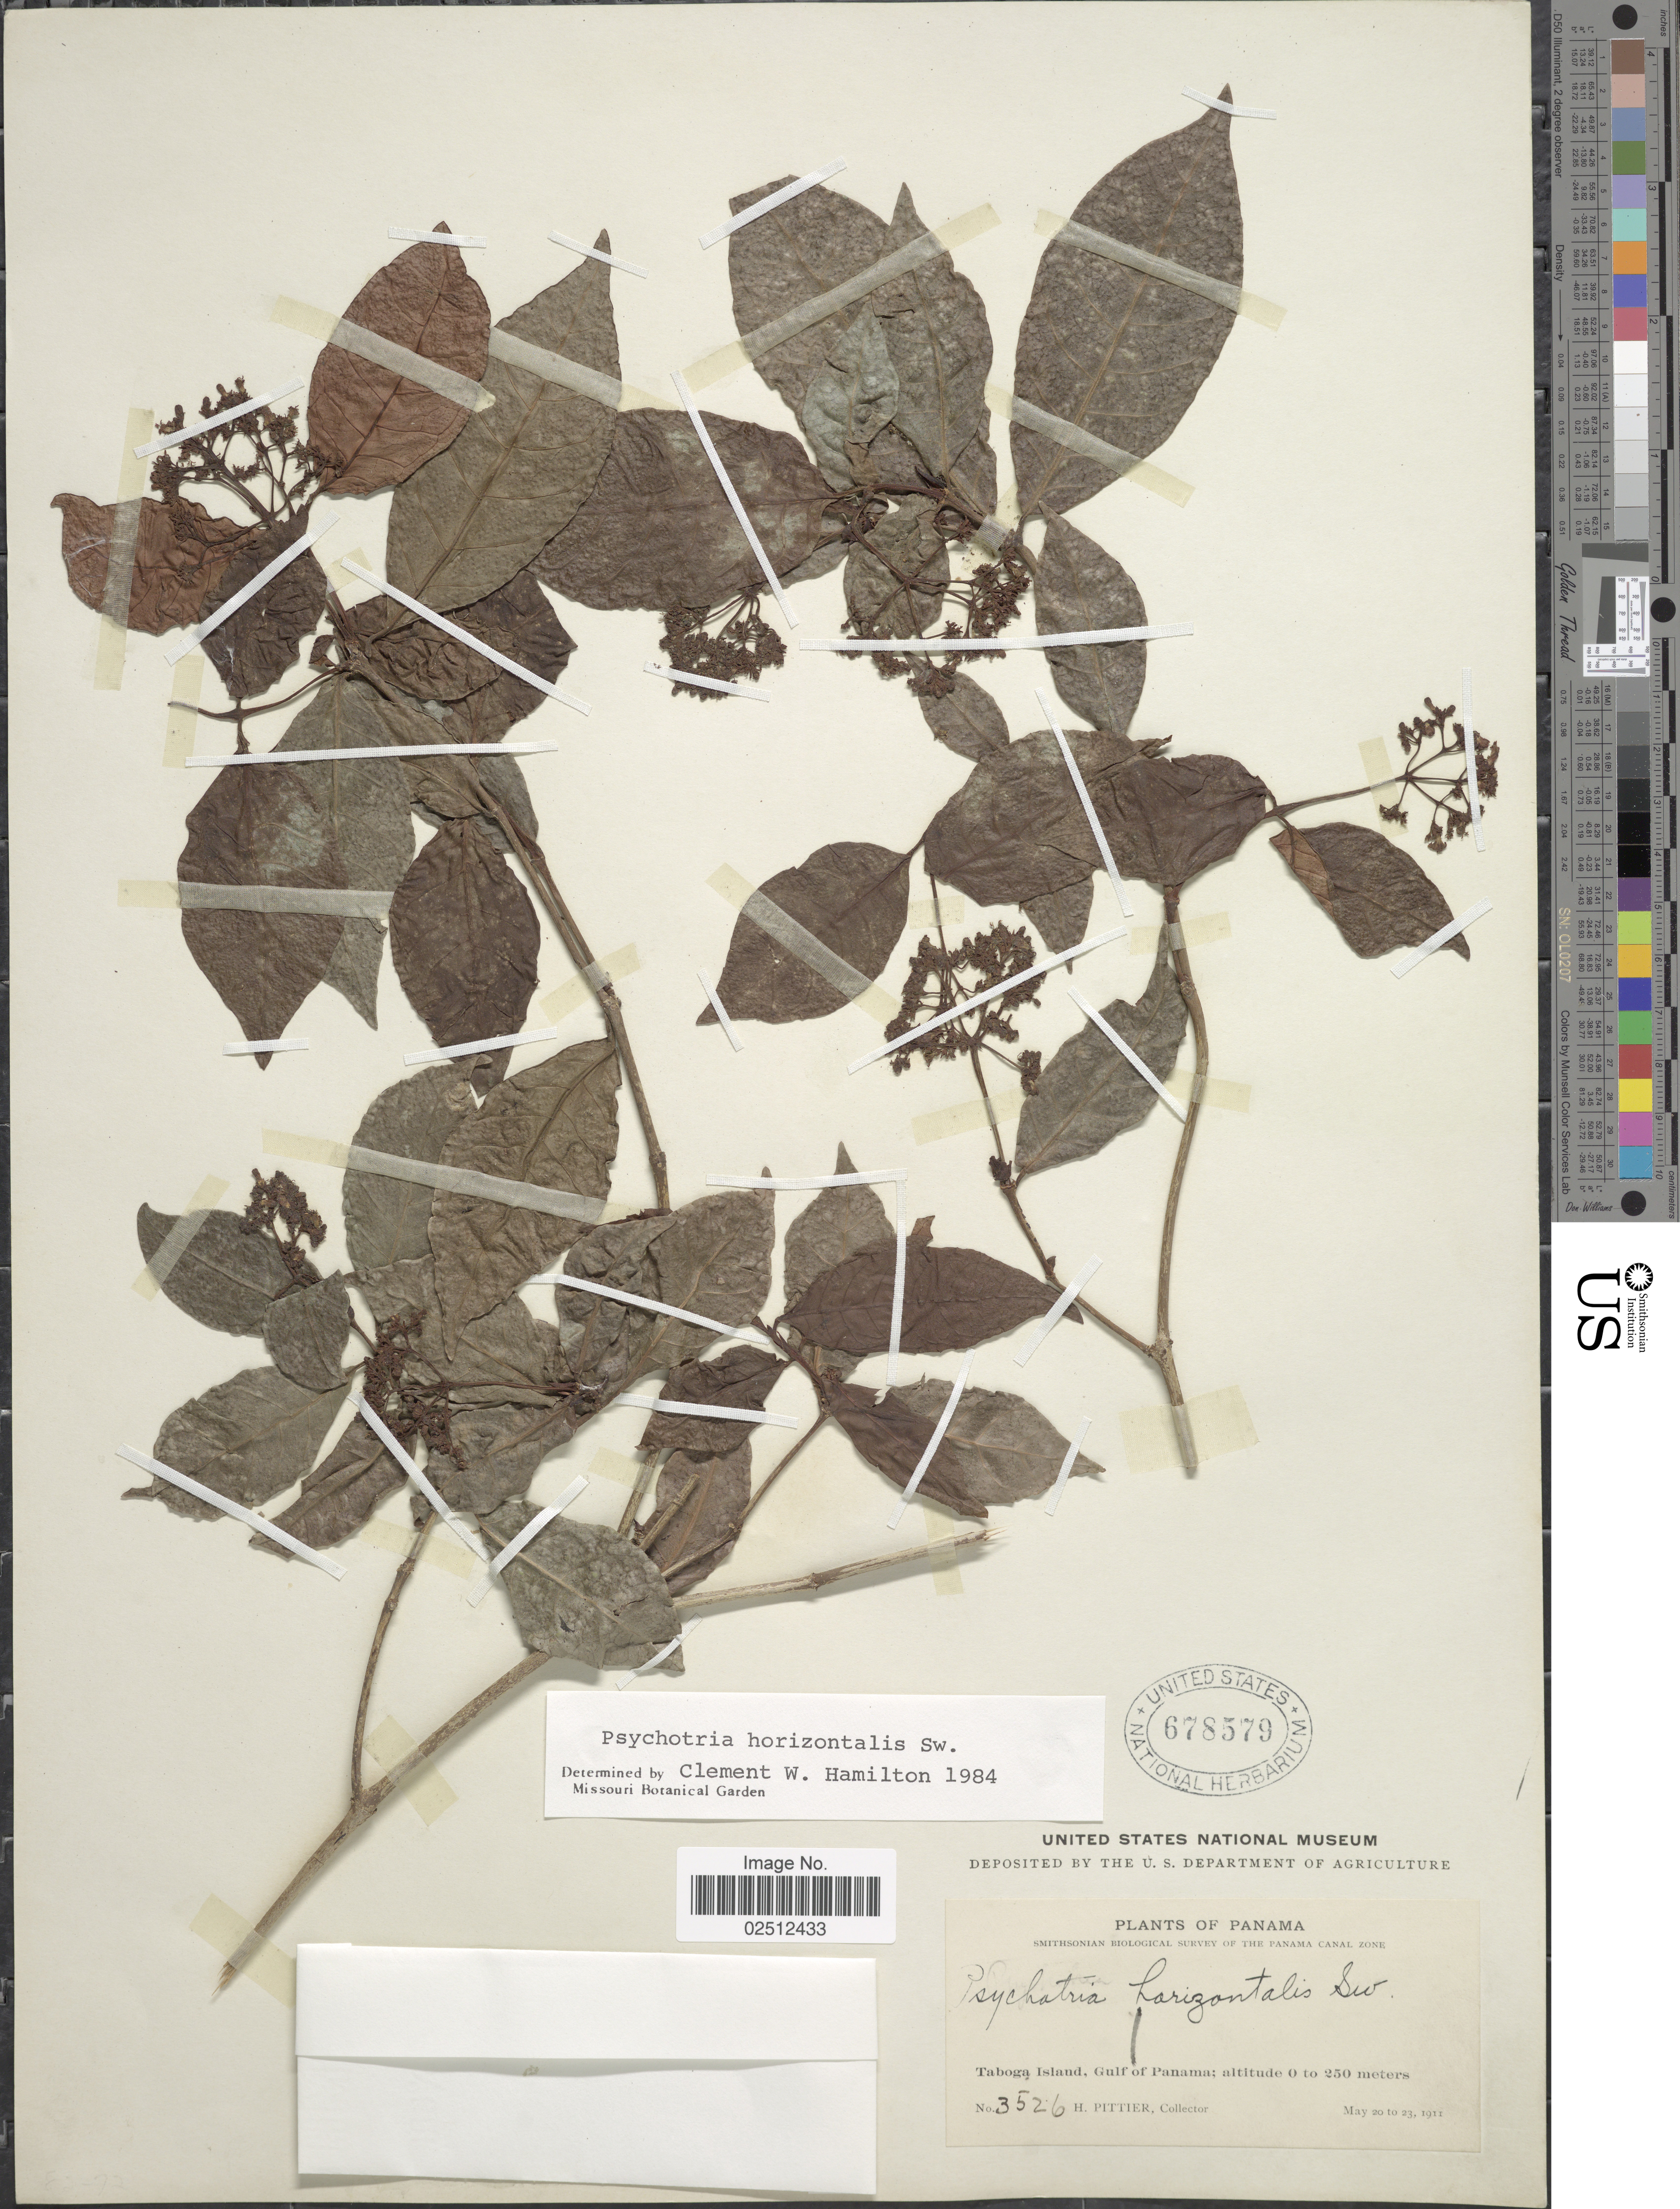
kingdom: Plantae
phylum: Tracheophyta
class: Magnoliopsida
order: Gentianales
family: Rubiaceae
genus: Psychotria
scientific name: Psychotria horizontalis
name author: Sw.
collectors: H. F. Pittier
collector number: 3526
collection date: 1911-05-20/1911-05-23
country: Panama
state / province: Panamá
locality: Taboga Island, Gulf of Panama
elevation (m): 0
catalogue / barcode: US 678579